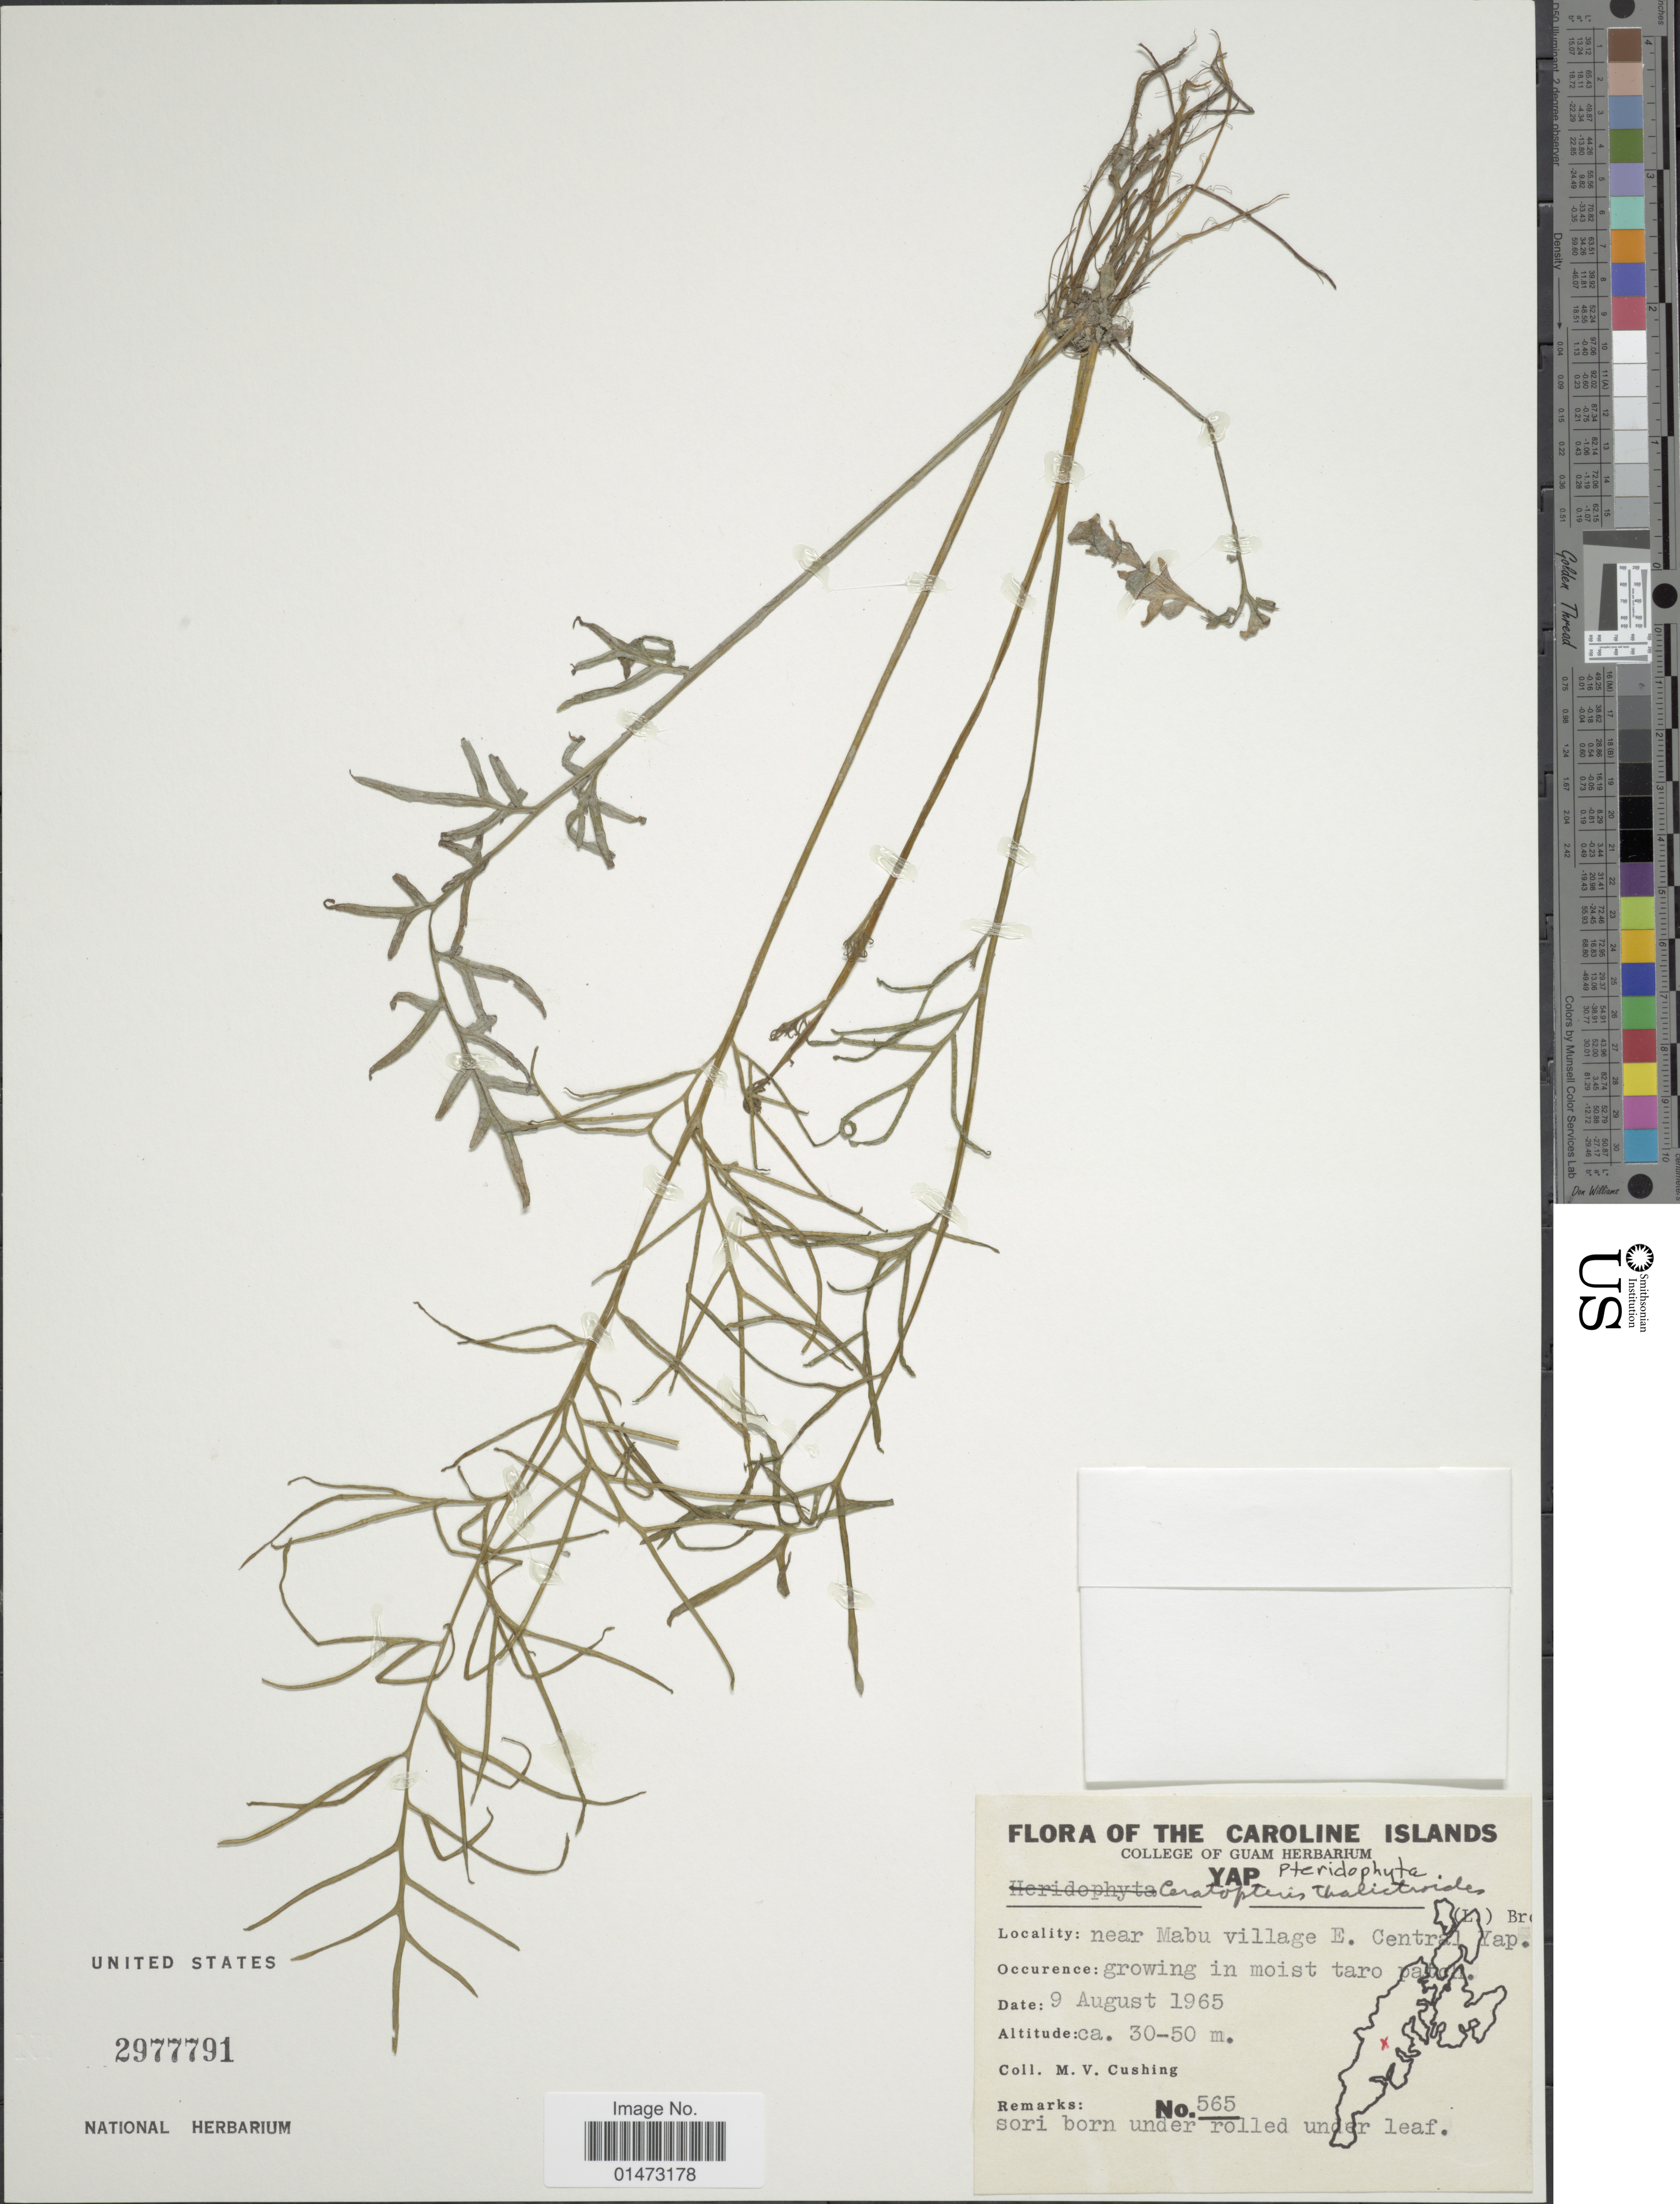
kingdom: Plantae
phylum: Tracheophyta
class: Polypodiopsida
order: Polypodiales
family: Pteridaceae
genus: Ceratopteris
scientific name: Ceratopteris thalictroides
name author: (L.) Brongn.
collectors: M. V. Cushing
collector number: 565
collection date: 1965-08-09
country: Micronesia, Federated States of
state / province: Yap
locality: Caroline Islands. Near Mabu village E. Central Yap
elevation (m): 30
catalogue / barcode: US 2977791